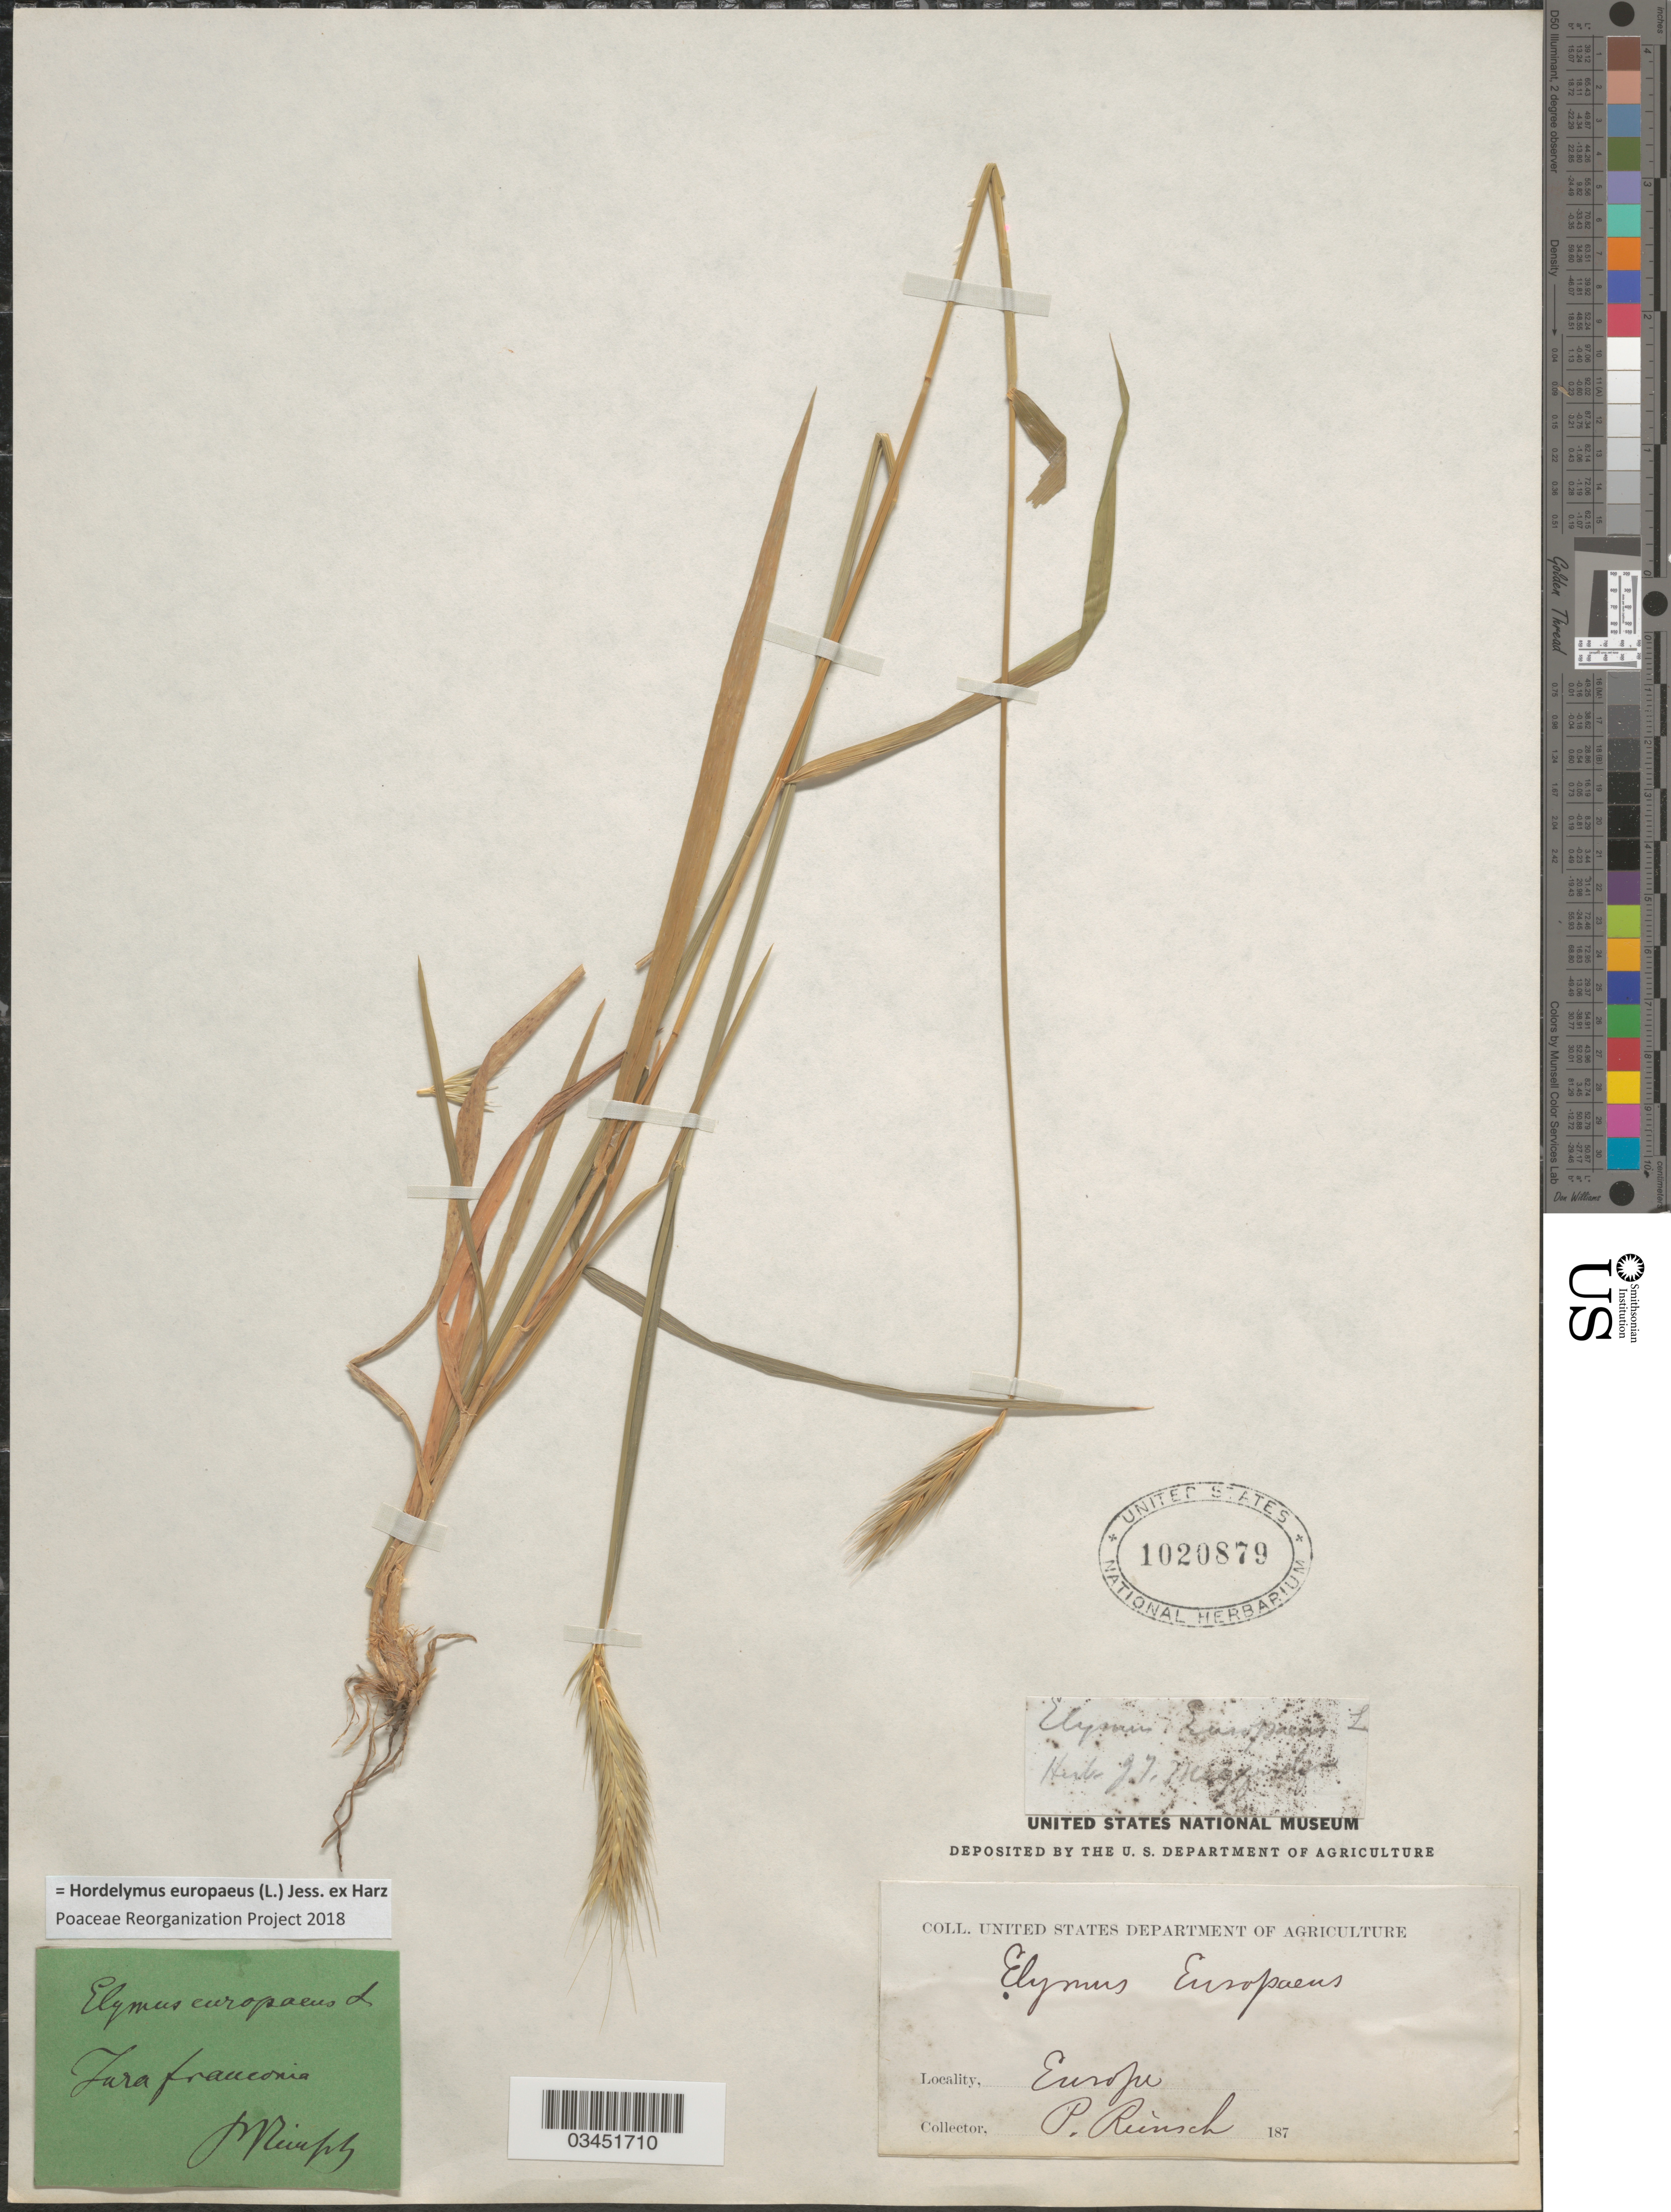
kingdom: Plantae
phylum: Tracheophyta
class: Liliopsida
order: Poales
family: Poaceae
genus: Hordelymus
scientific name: Hordelymus europaeus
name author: (L.) Jess. ex Harz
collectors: P. Reinsch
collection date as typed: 187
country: Germany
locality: Jura franconia. Europe.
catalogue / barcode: US 1020879